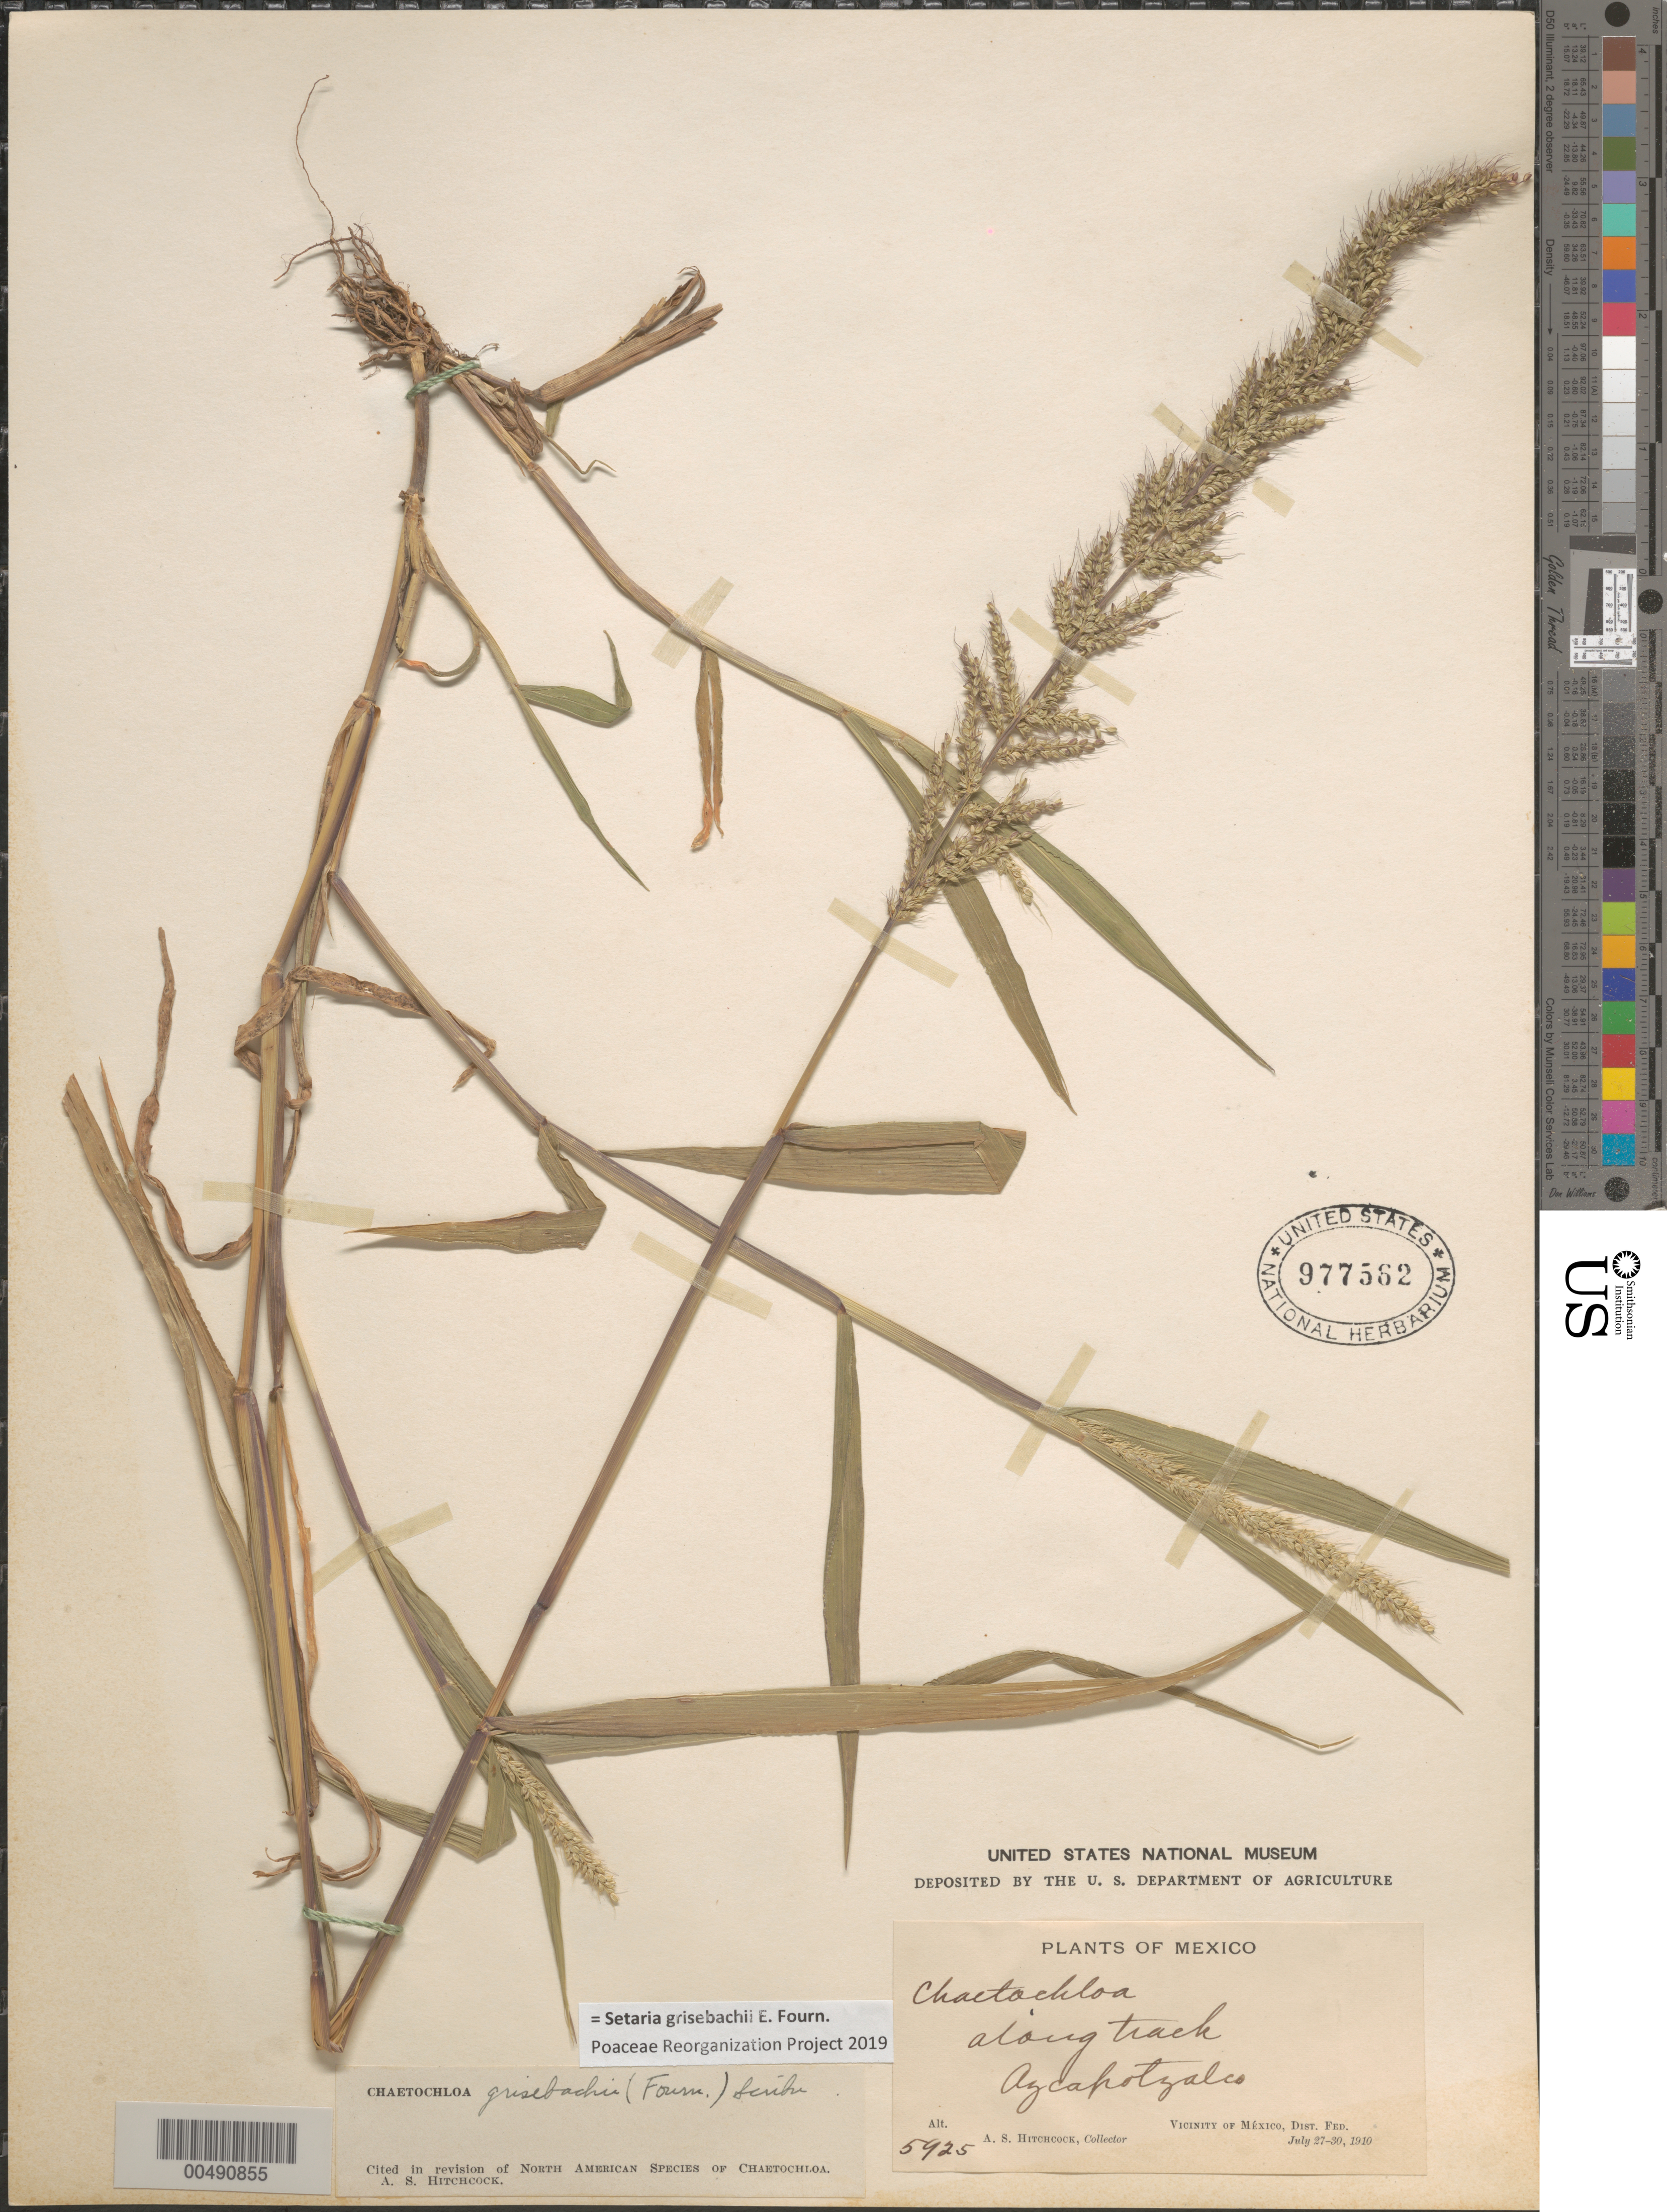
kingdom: Plantae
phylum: Tracheophyta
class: Liliopsida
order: Poales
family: Poaceae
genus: Setaria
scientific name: Setaria grisebachii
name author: E. Fourn.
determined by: Poaceae Reorganization Project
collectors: A. S. Hitchcock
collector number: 5925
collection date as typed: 27 Jul 1910 to 30 Jul 1910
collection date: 1910-07-27/1910-07-30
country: Mexico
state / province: Distrito Federal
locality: Vicinity of México, Azcapotzalco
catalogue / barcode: US 977562